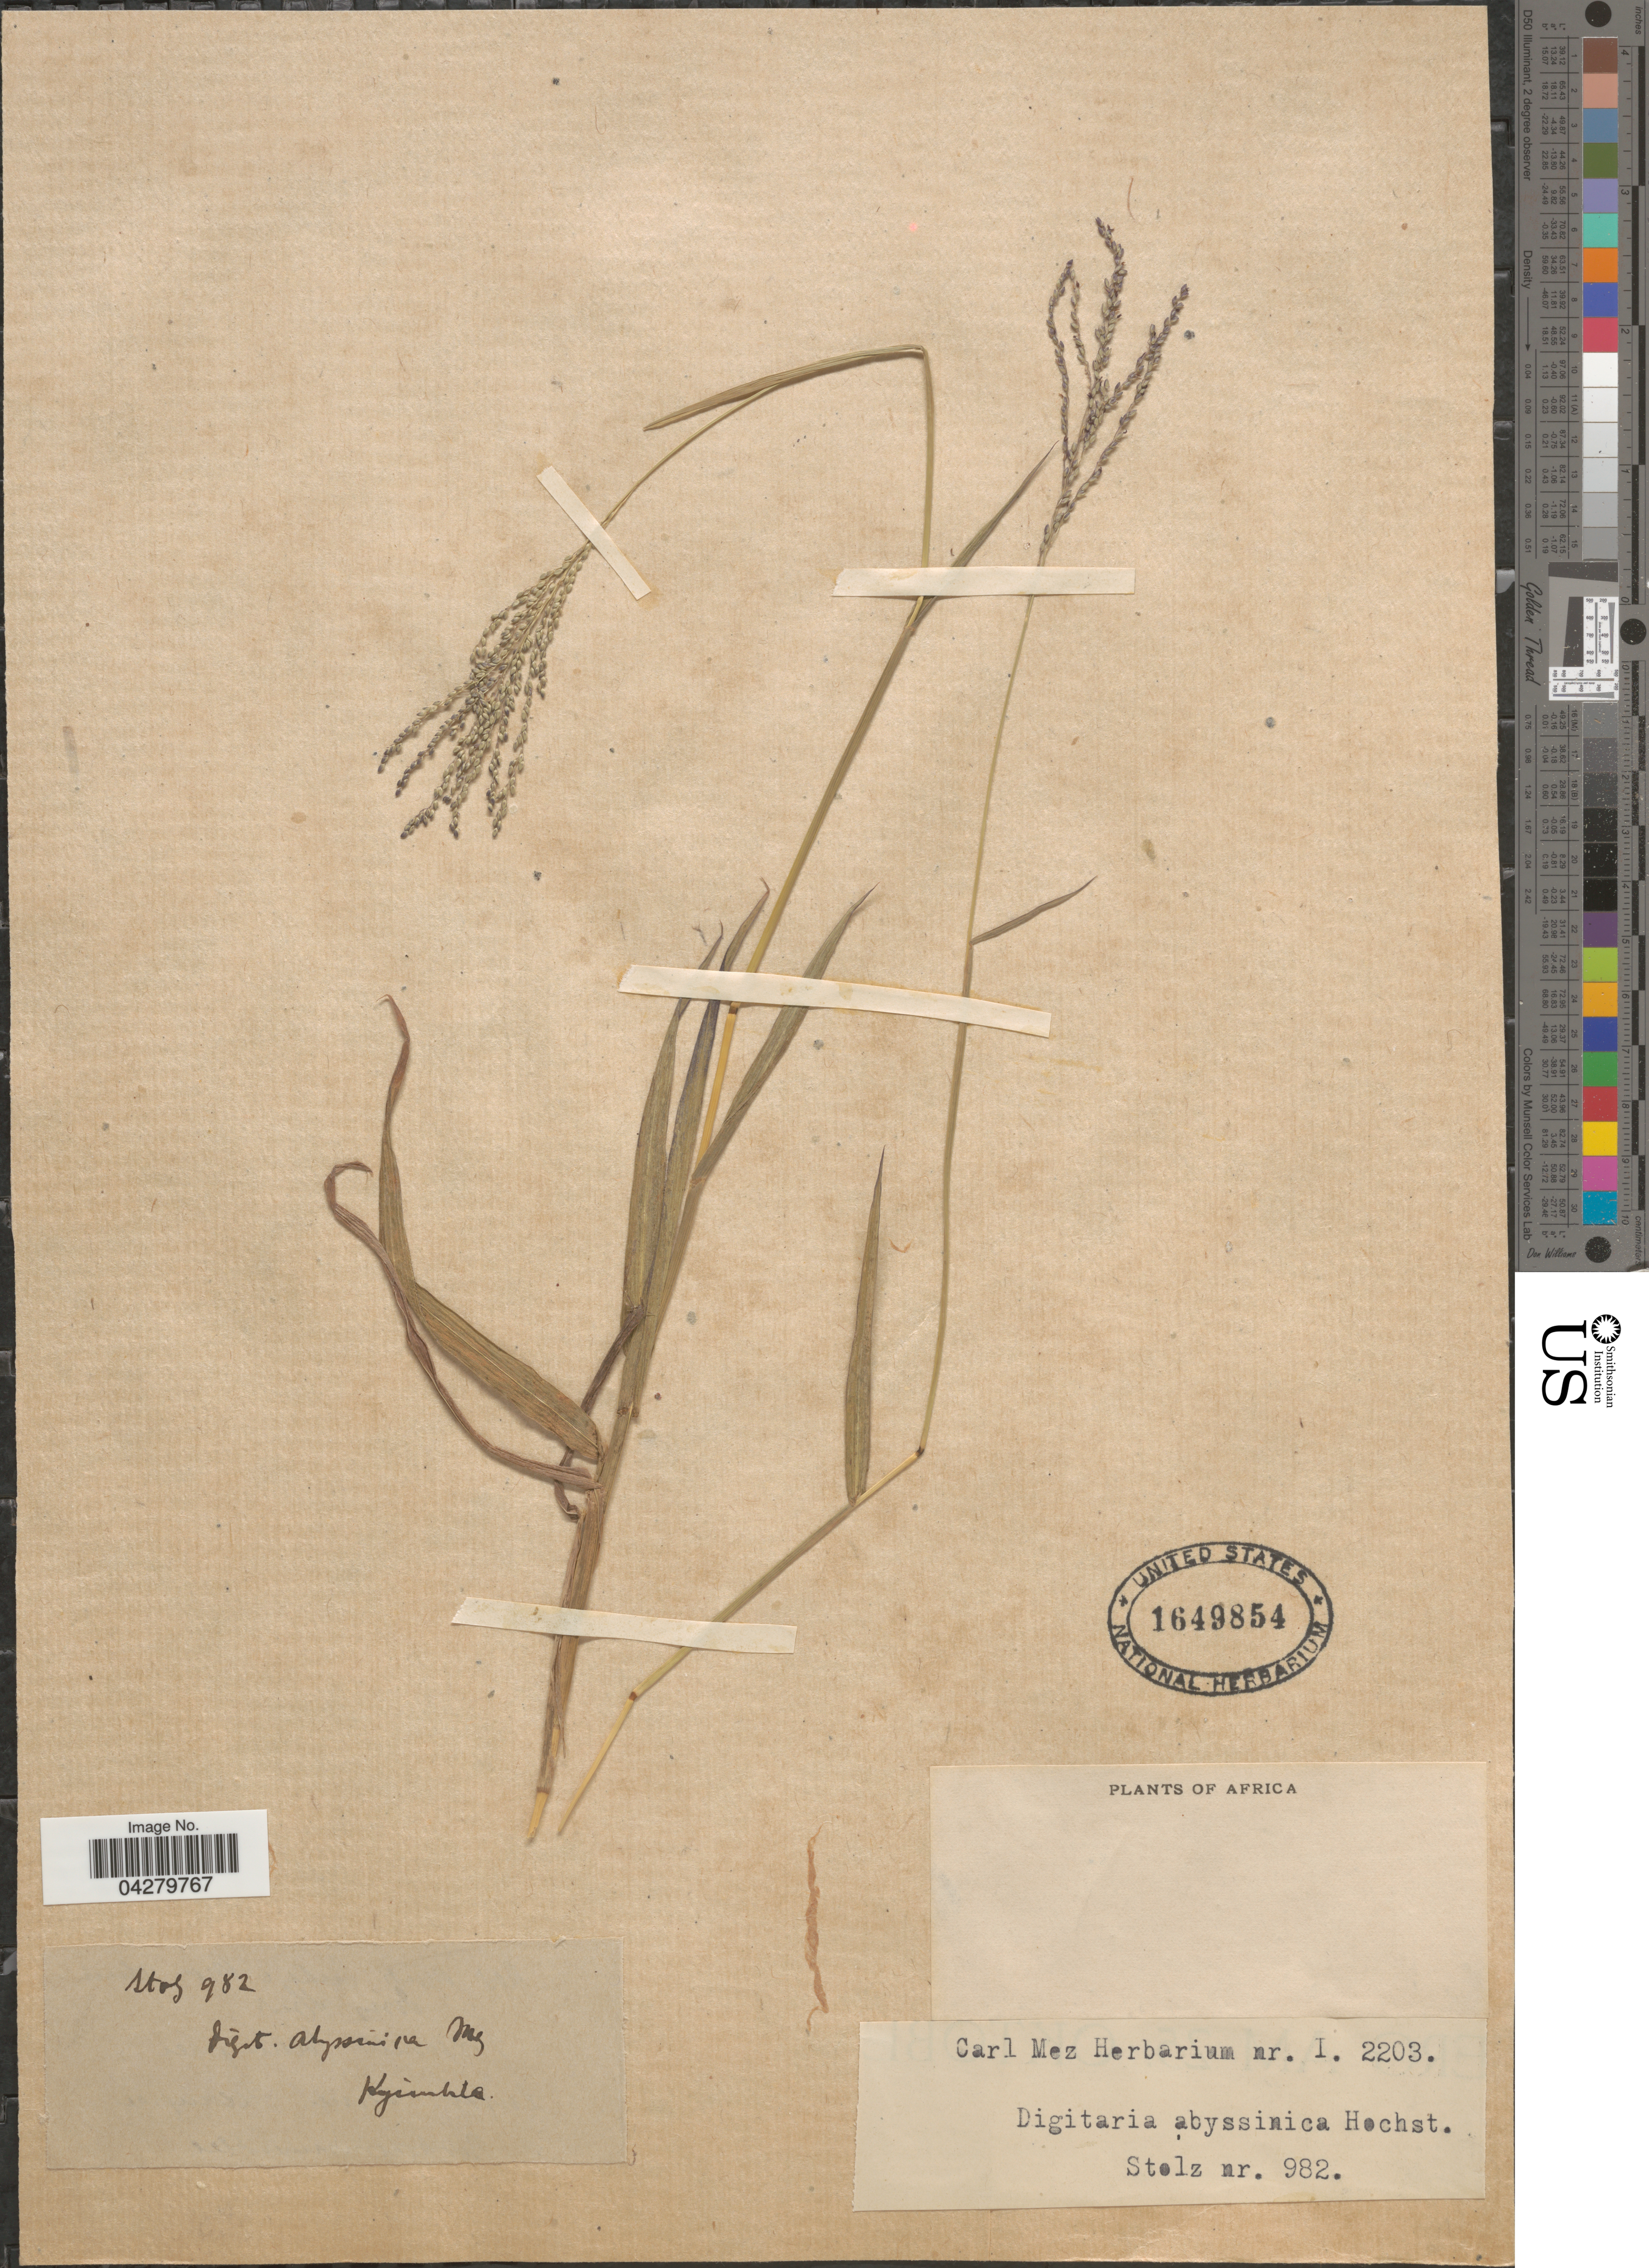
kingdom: Plantae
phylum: Tracheophyta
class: Liliopsida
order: Poales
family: Poaceae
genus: Digitaria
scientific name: Digitaria abyssinica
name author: (Hochst. ex Rich.) Stapf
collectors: Stolz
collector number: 982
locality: Africa.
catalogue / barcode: US 1649854